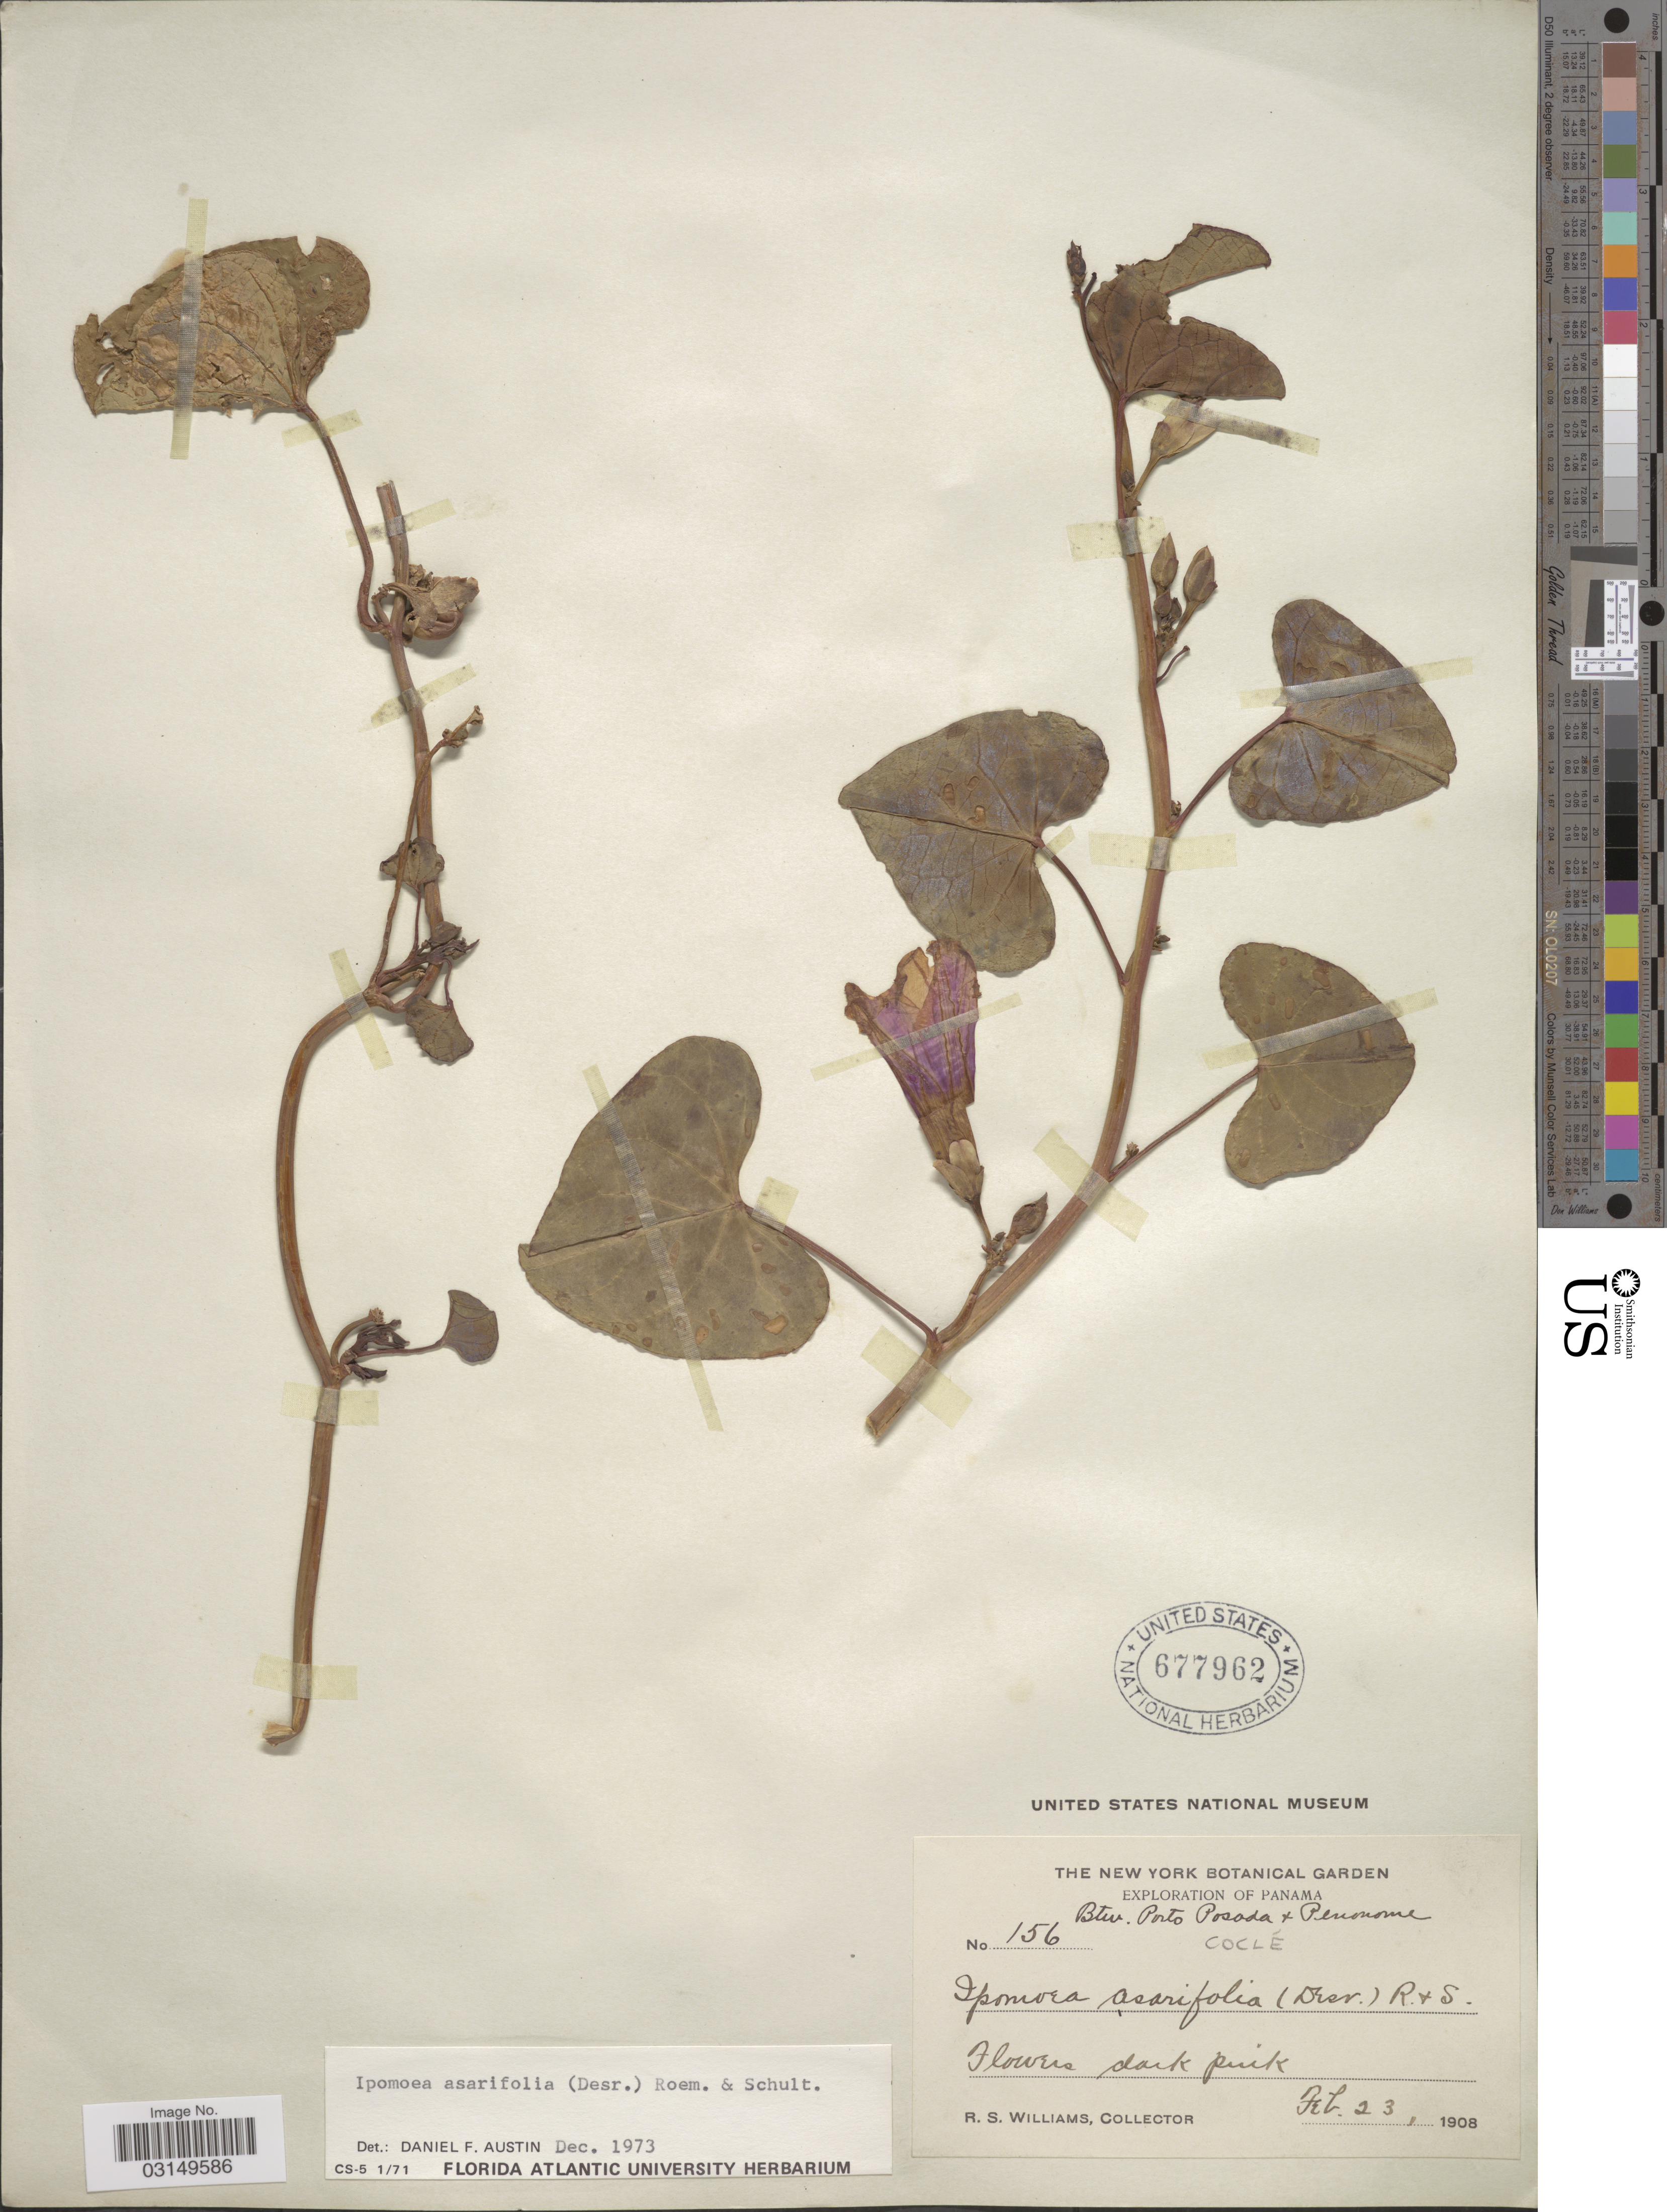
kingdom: Plantae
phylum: Tracheophyta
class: Magnoliopsida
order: Solanales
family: Convolvulaceae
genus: Ipomoea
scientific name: Ipomoea asarifolia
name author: (Desr.) Roem. & Schult.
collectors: R. S. Williams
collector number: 156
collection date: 1908-02-23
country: Panama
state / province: Coclé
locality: Btw. Porto Posada + Penonome.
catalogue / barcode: US 677962